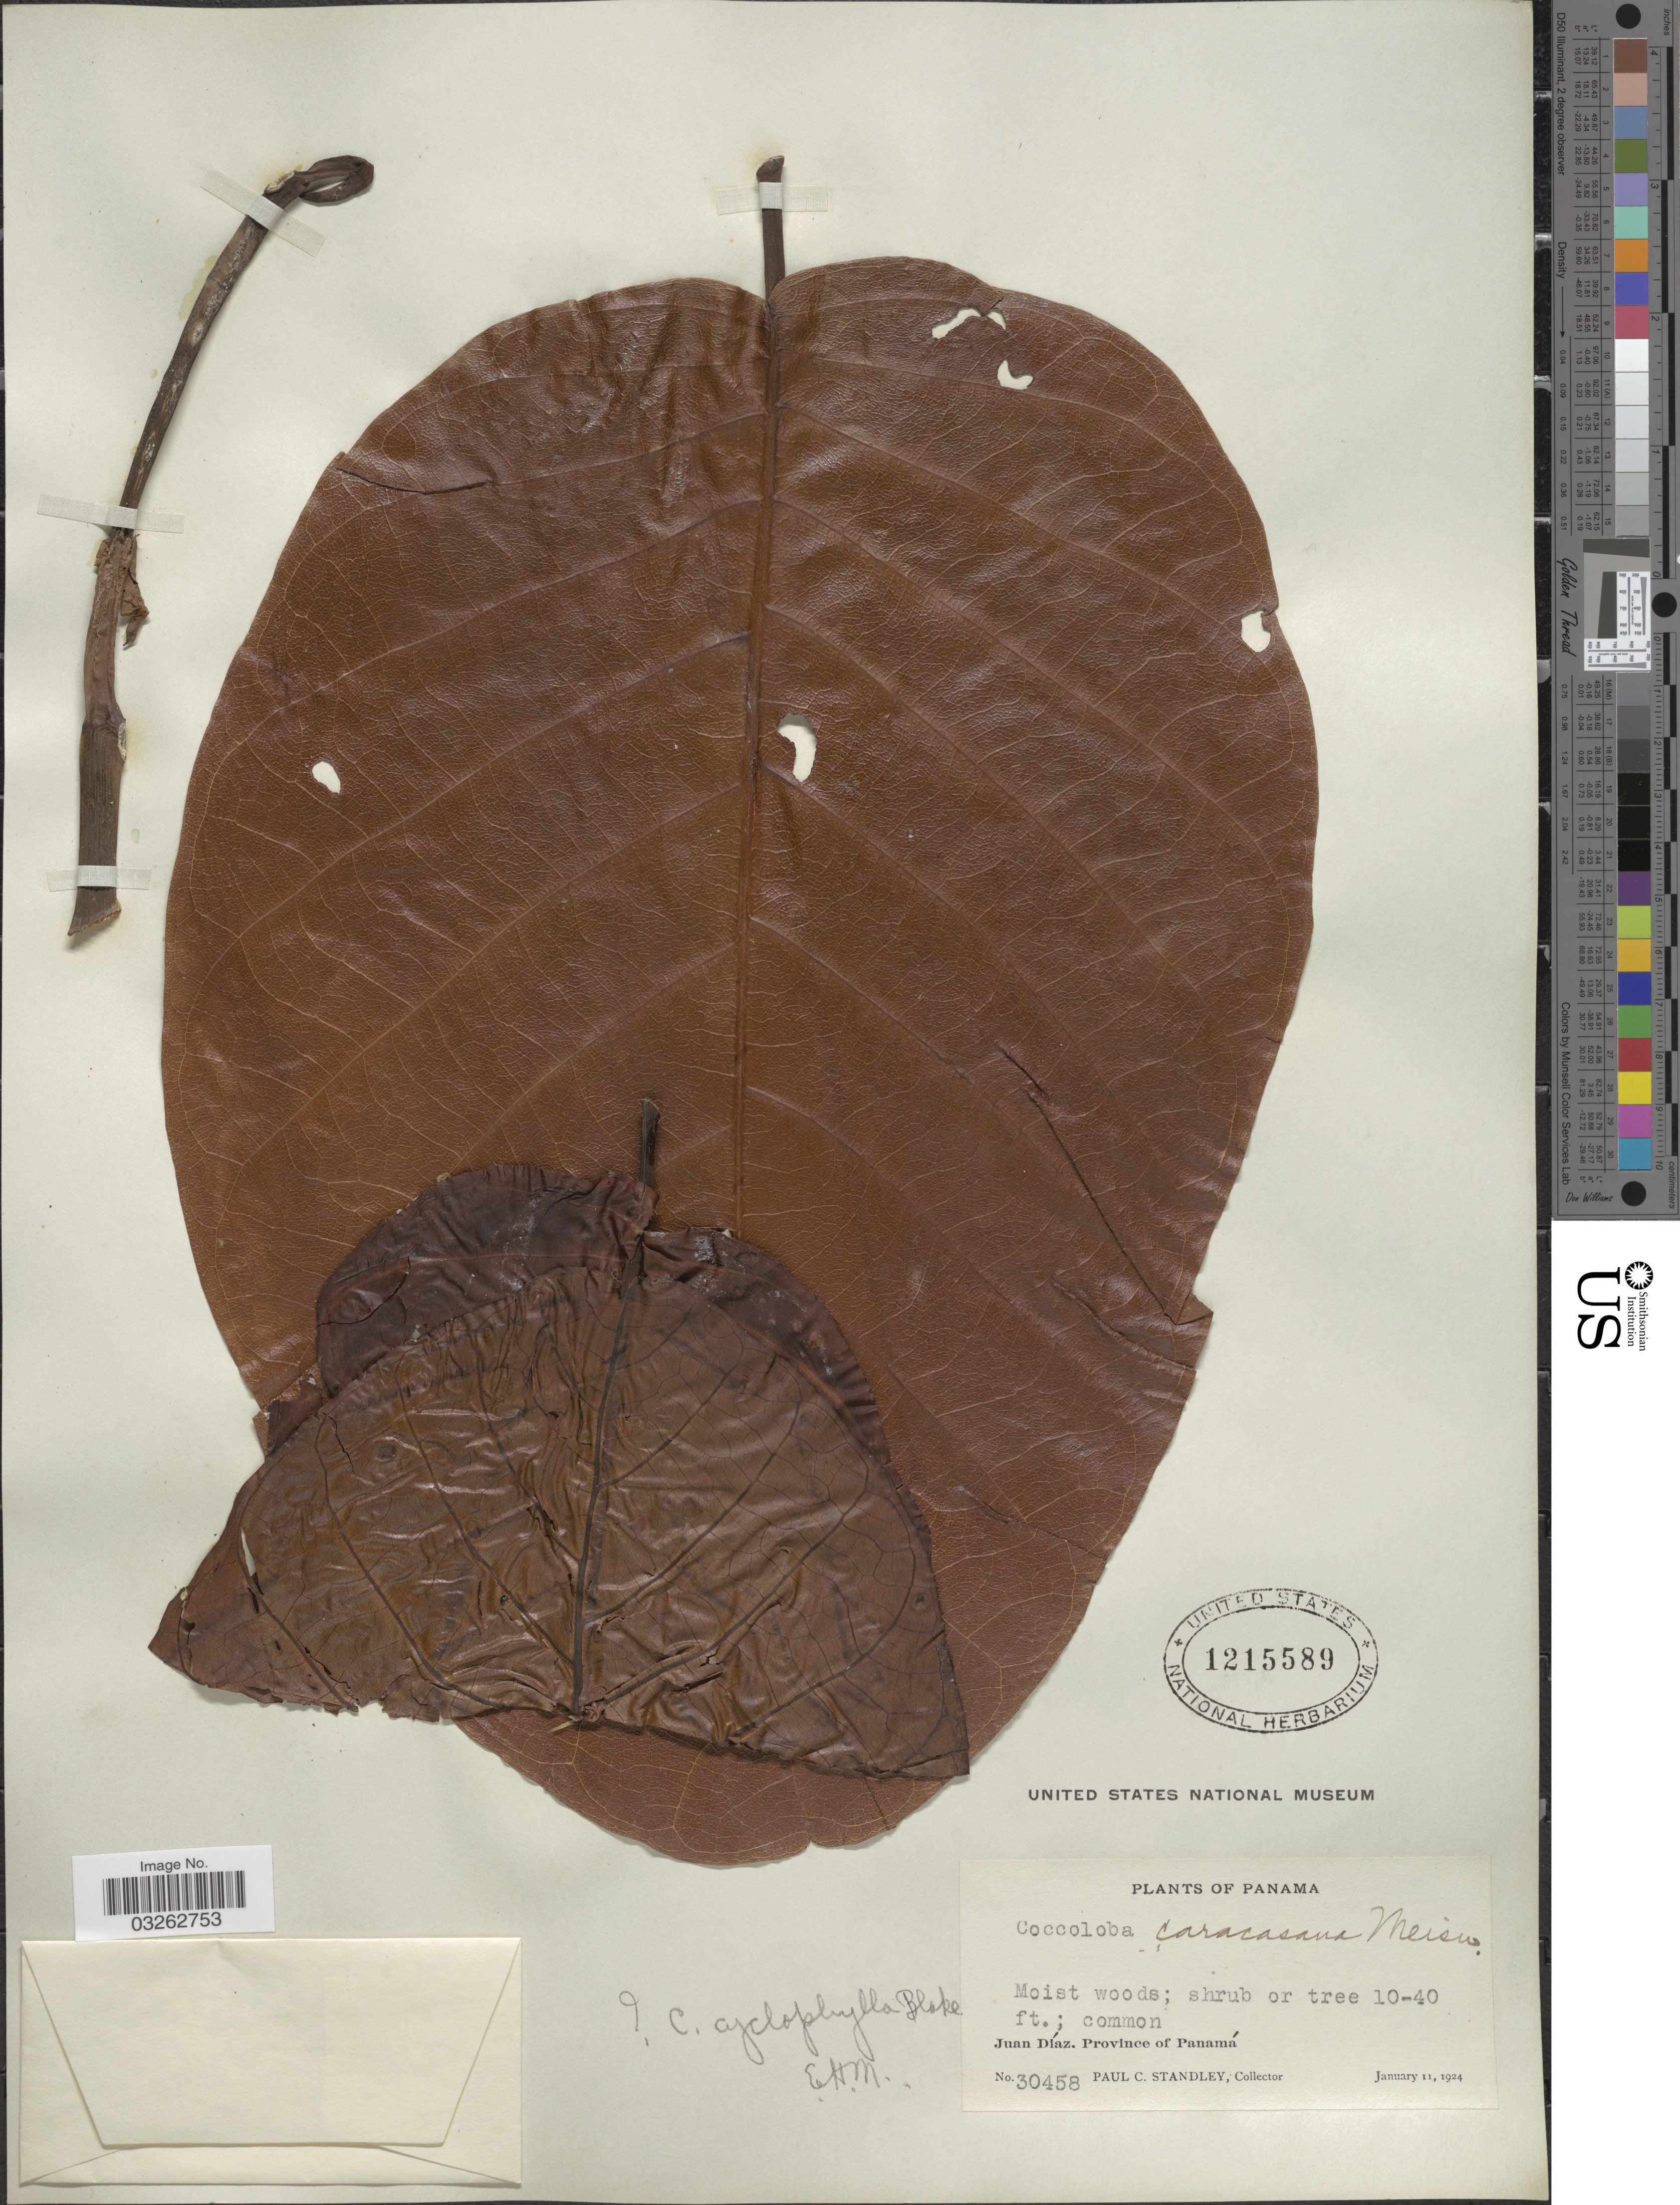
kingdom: Plantae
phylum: Tracheophyta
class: Magnoliopsida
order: Caryophyllales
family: Polygonaceae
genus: Coccoloba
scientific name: Coccoloba cyclophylla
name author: S.F. Blake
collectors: P. C. Standley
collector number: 30458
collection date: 1924-01-11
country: Panama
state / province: Panamá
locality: Juan Díaz.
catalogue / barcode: US 1215589